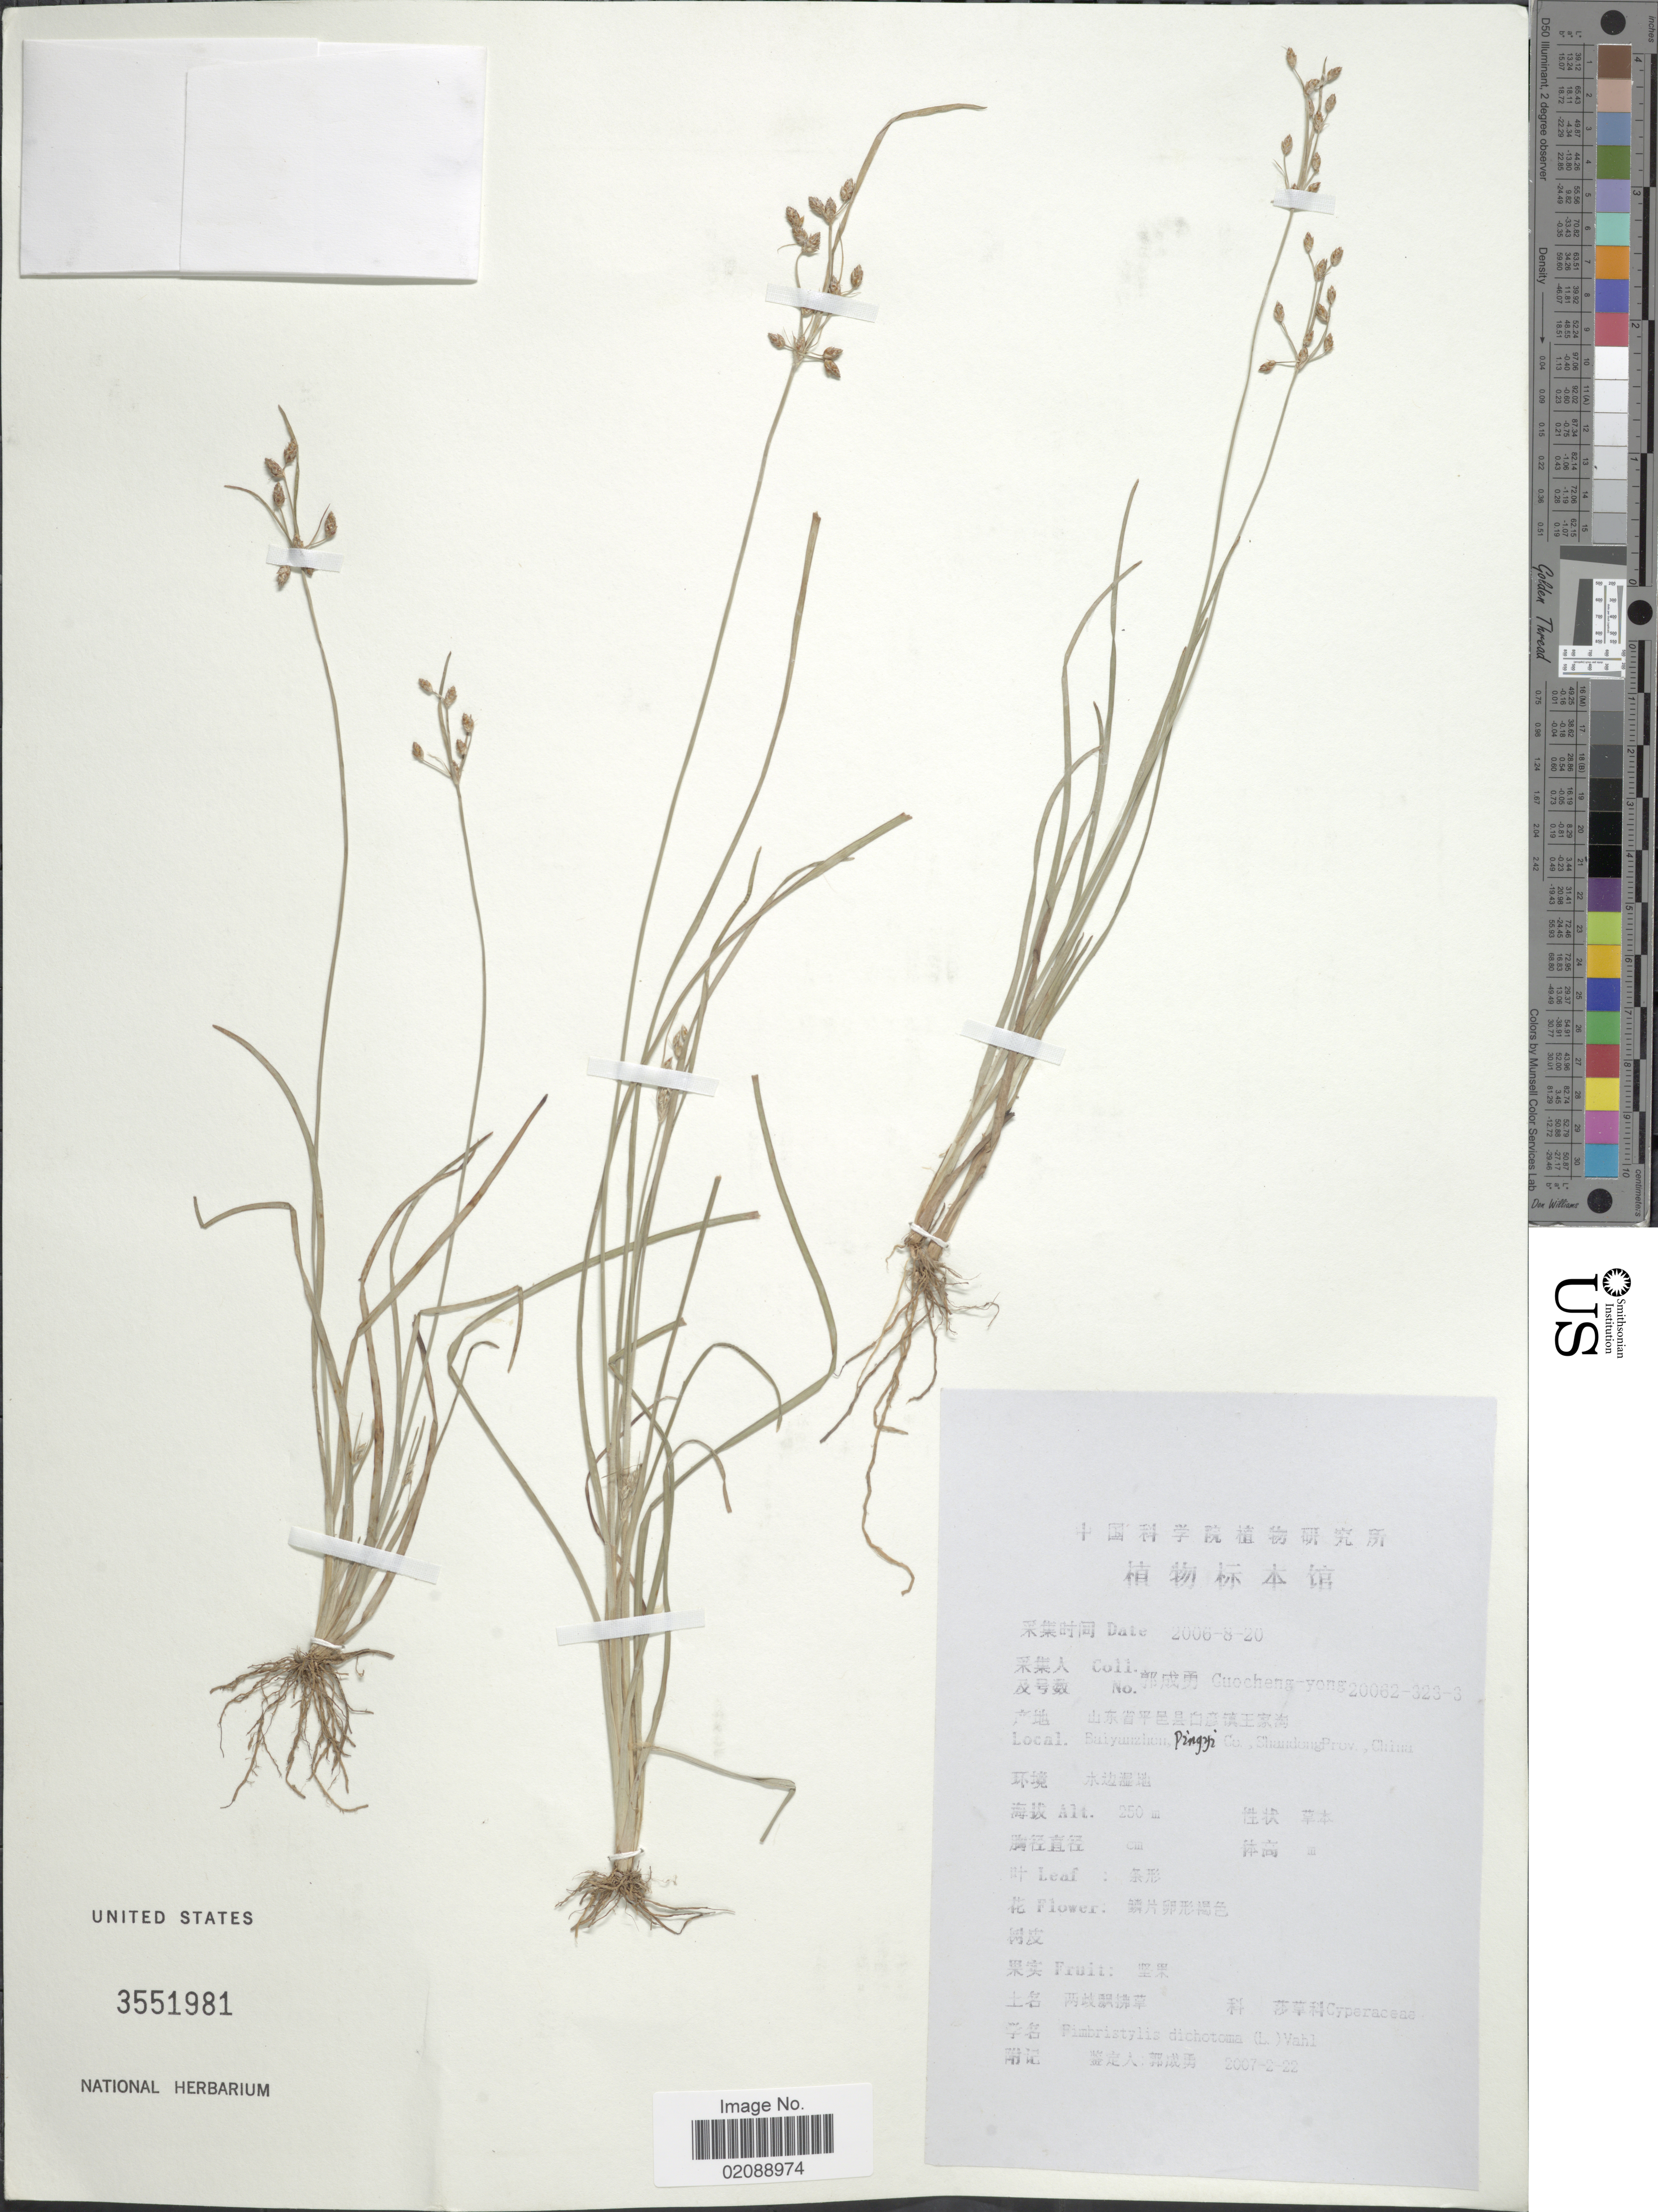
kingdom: Plantae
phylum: Tracheophyta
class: Liliopsida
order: Poales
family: Cyperaceae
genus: Fimbristylis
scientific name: Fimbristylis dichotoma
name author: (L.) Vahl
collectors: Guo cheng-yong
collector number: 200623233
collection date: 2006-08-20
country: China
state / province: Shandong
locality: Baiyanzhen, Pingyi Co. [illegible text]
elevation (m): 250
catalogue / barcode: US 3551981